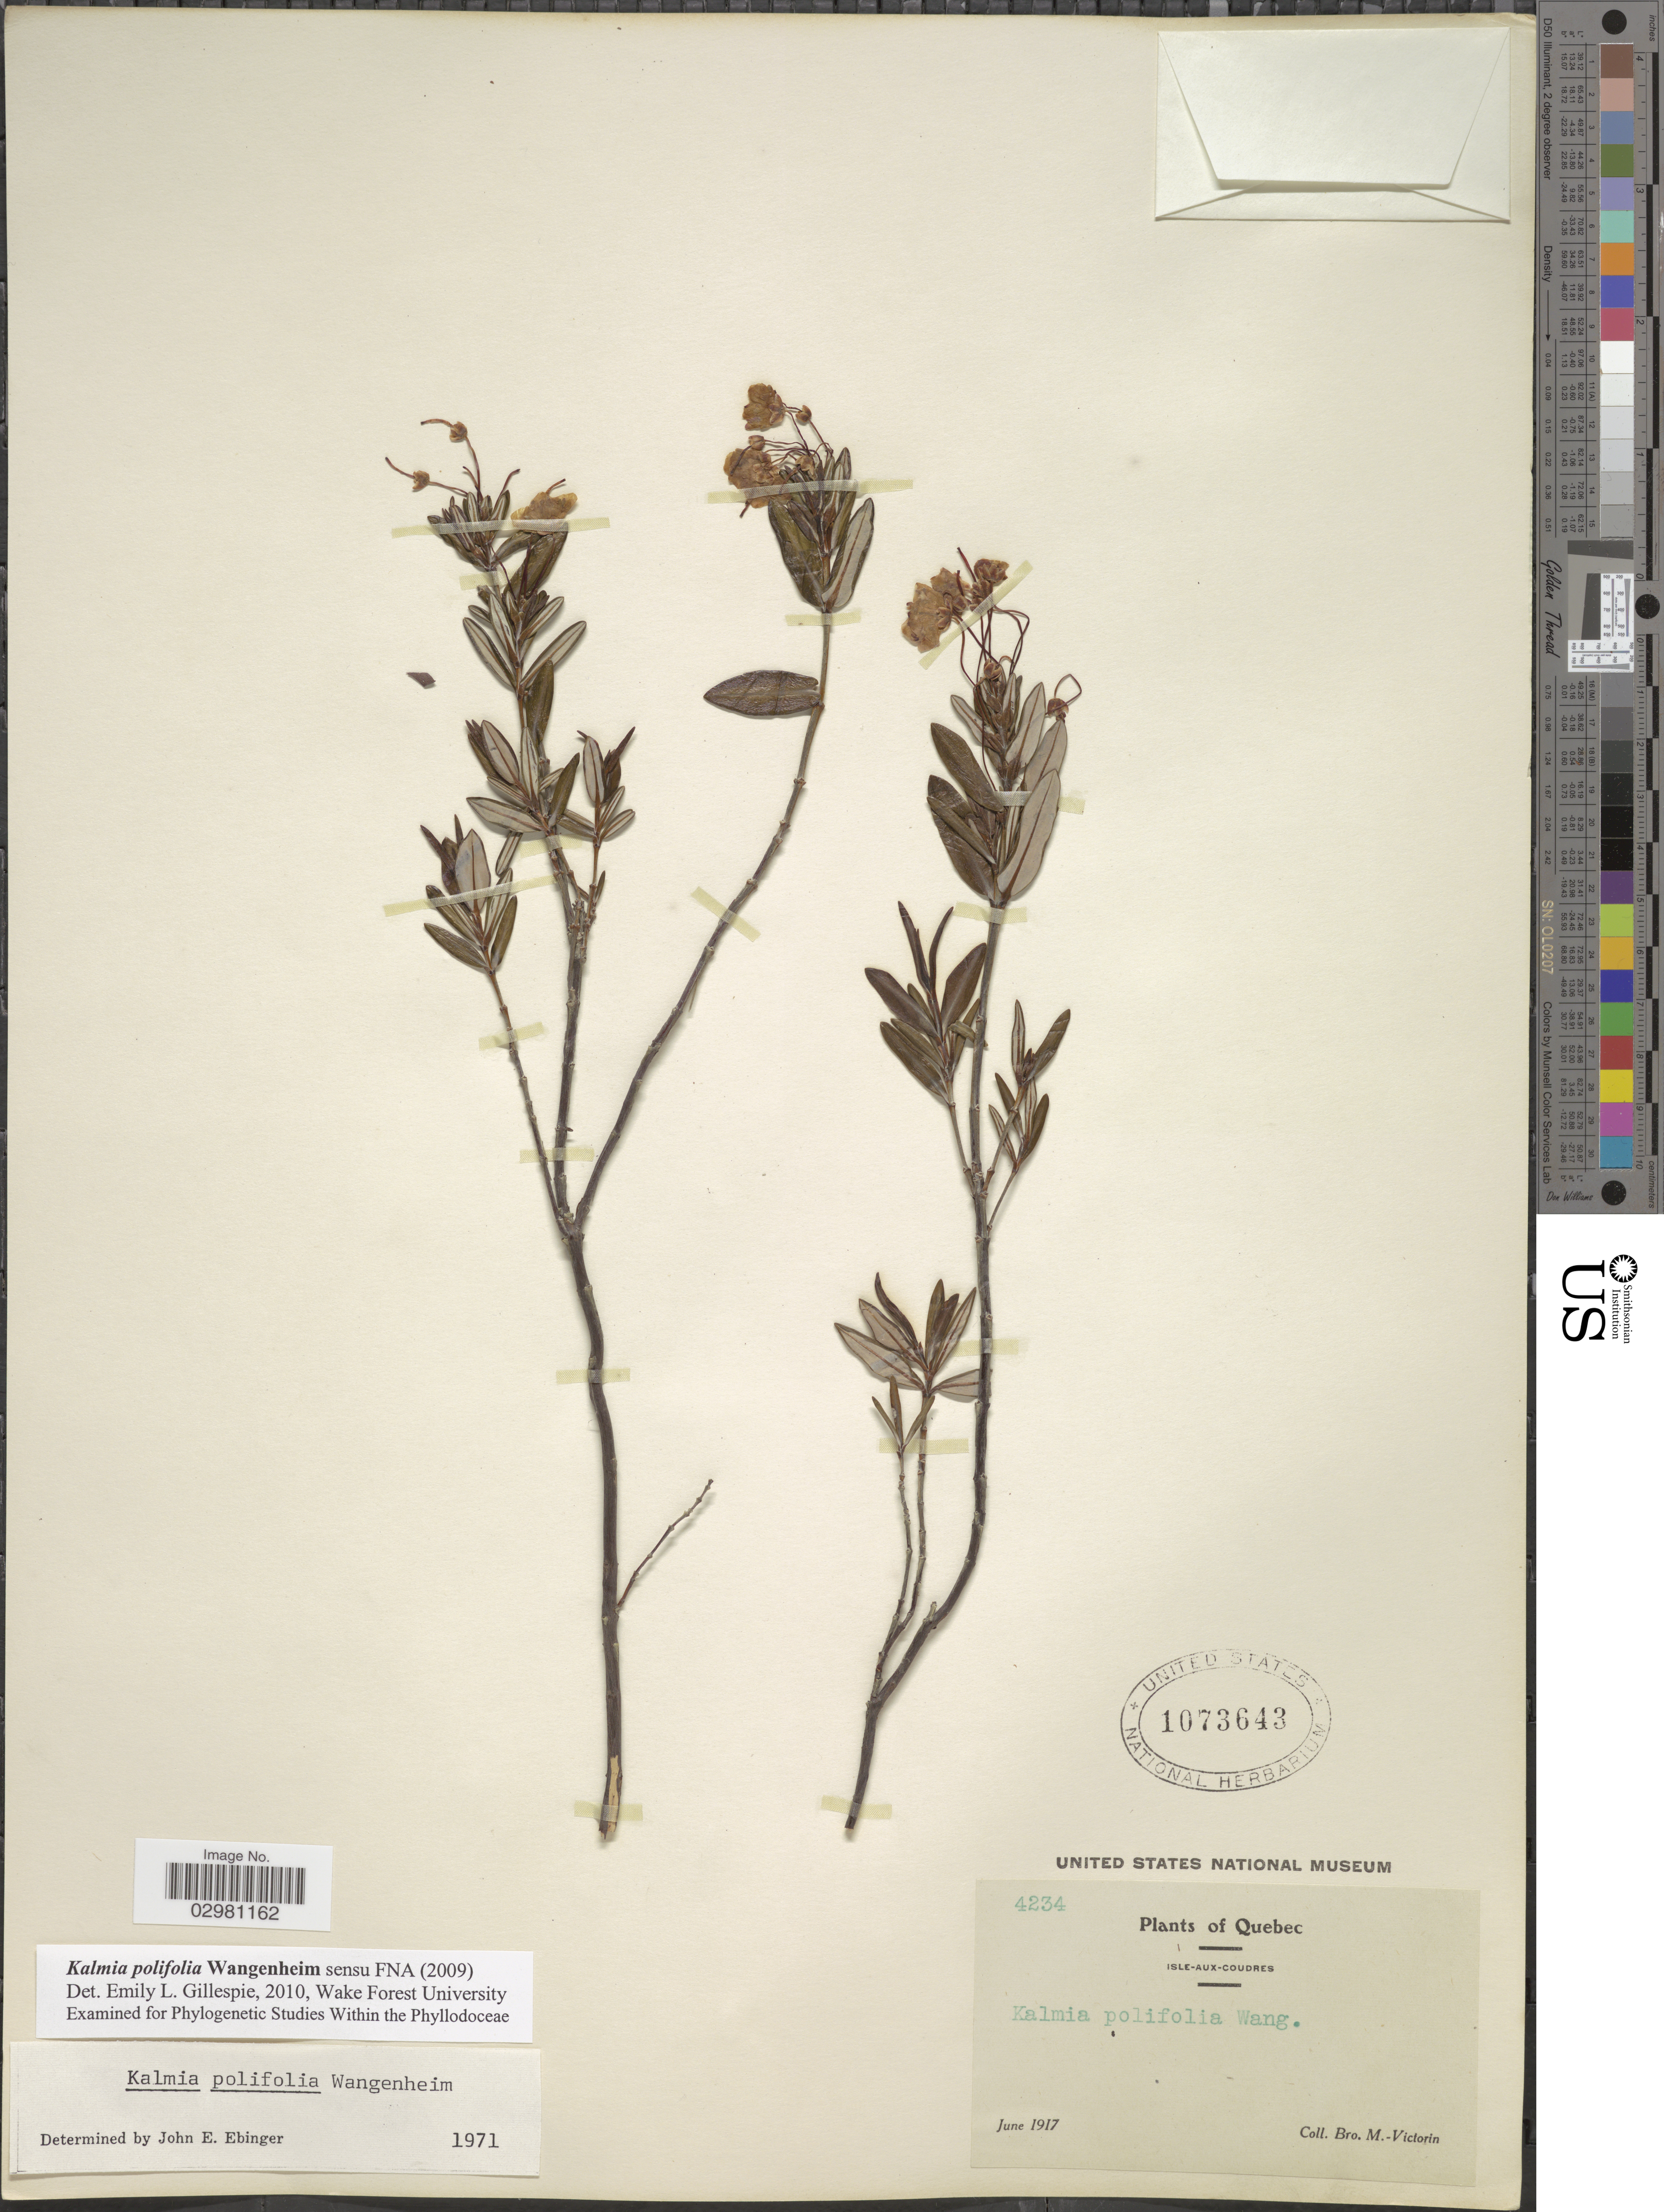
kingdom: Plantae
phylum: Tracheophyta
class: Magnoliopsida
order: Ericales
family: Ericaceae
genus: Kalmia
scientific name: Kalmia polifolia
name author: Wangenh.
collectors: Bro. M. Victoria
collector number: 4234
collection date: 1917-06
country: Canada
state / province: Quebec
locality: Isle-aux-Coudres.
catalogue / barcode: US 1073643